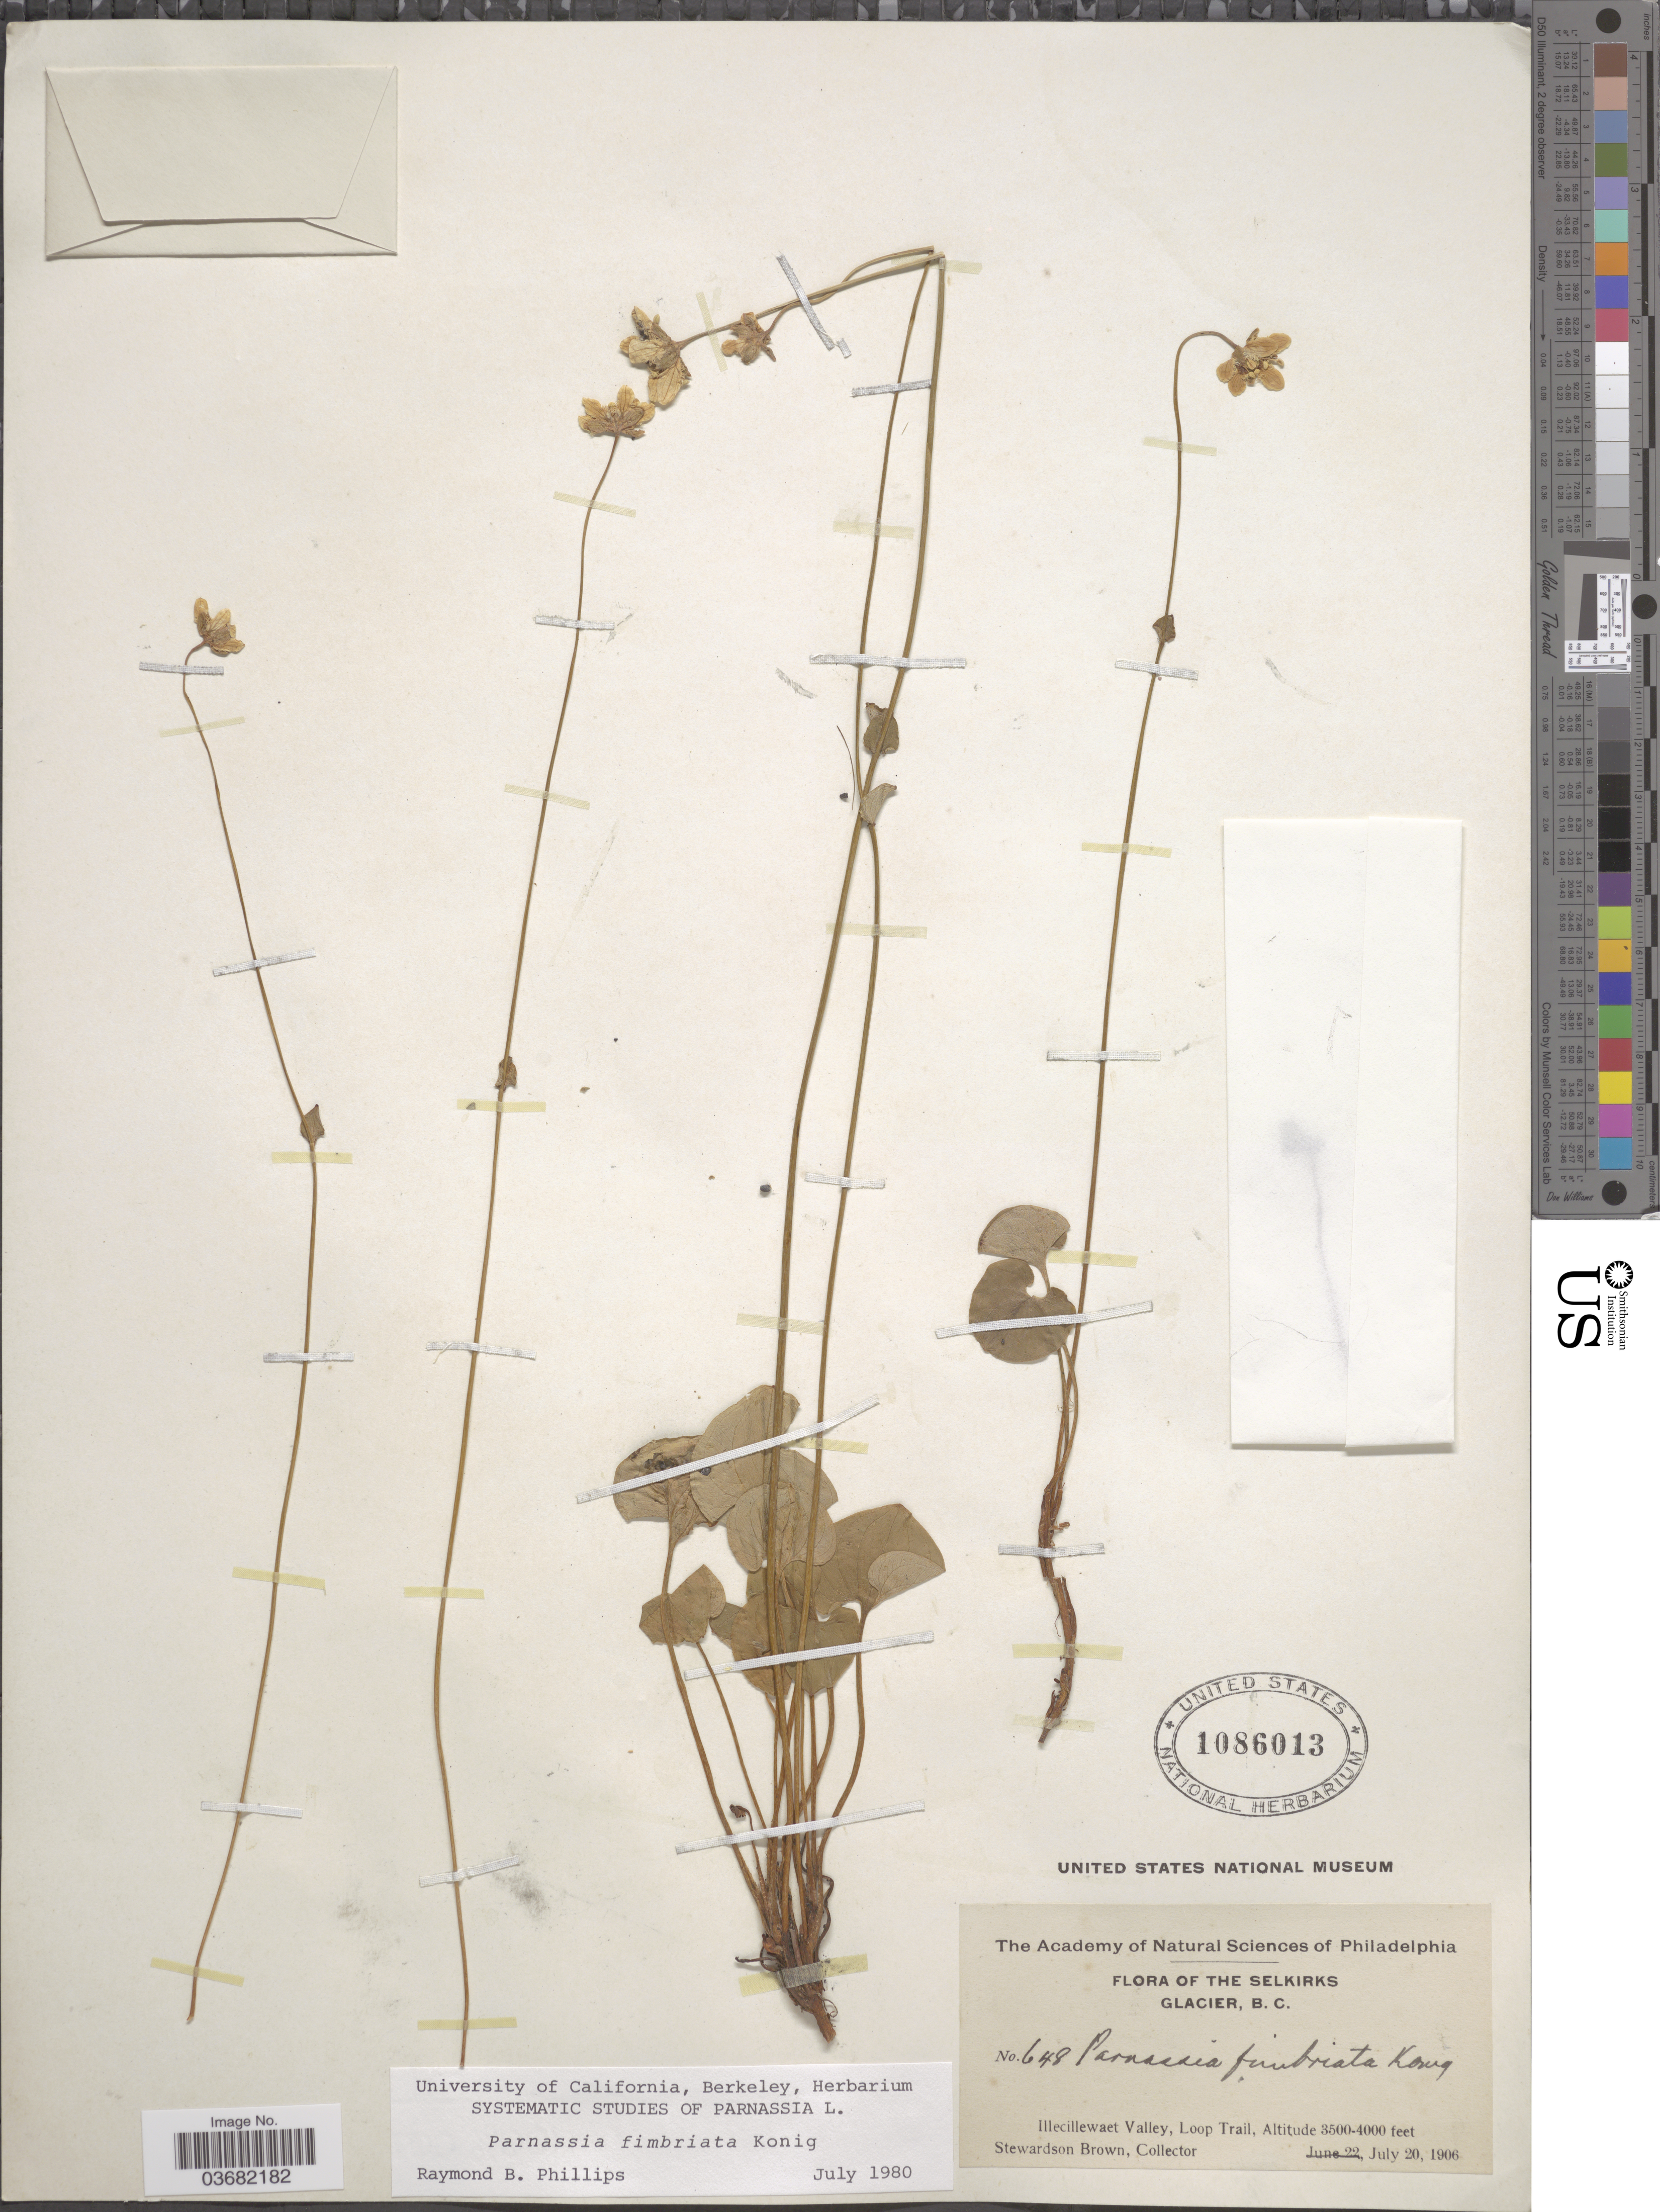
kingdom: Plantae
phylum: Tracheophyta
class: Magnoliopsida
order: Celastrales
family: Parnassiaceae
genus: Parnassia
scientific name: Parnassia fimbriata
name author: K.D. Koenig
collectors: S. Brown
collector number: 648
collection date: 1906-07-20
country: Canada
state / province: British Columbia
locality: The Selkirks Glacier. Illecillewaet Valley, Loop Trail.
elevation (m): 1067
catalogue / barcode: US 1086013